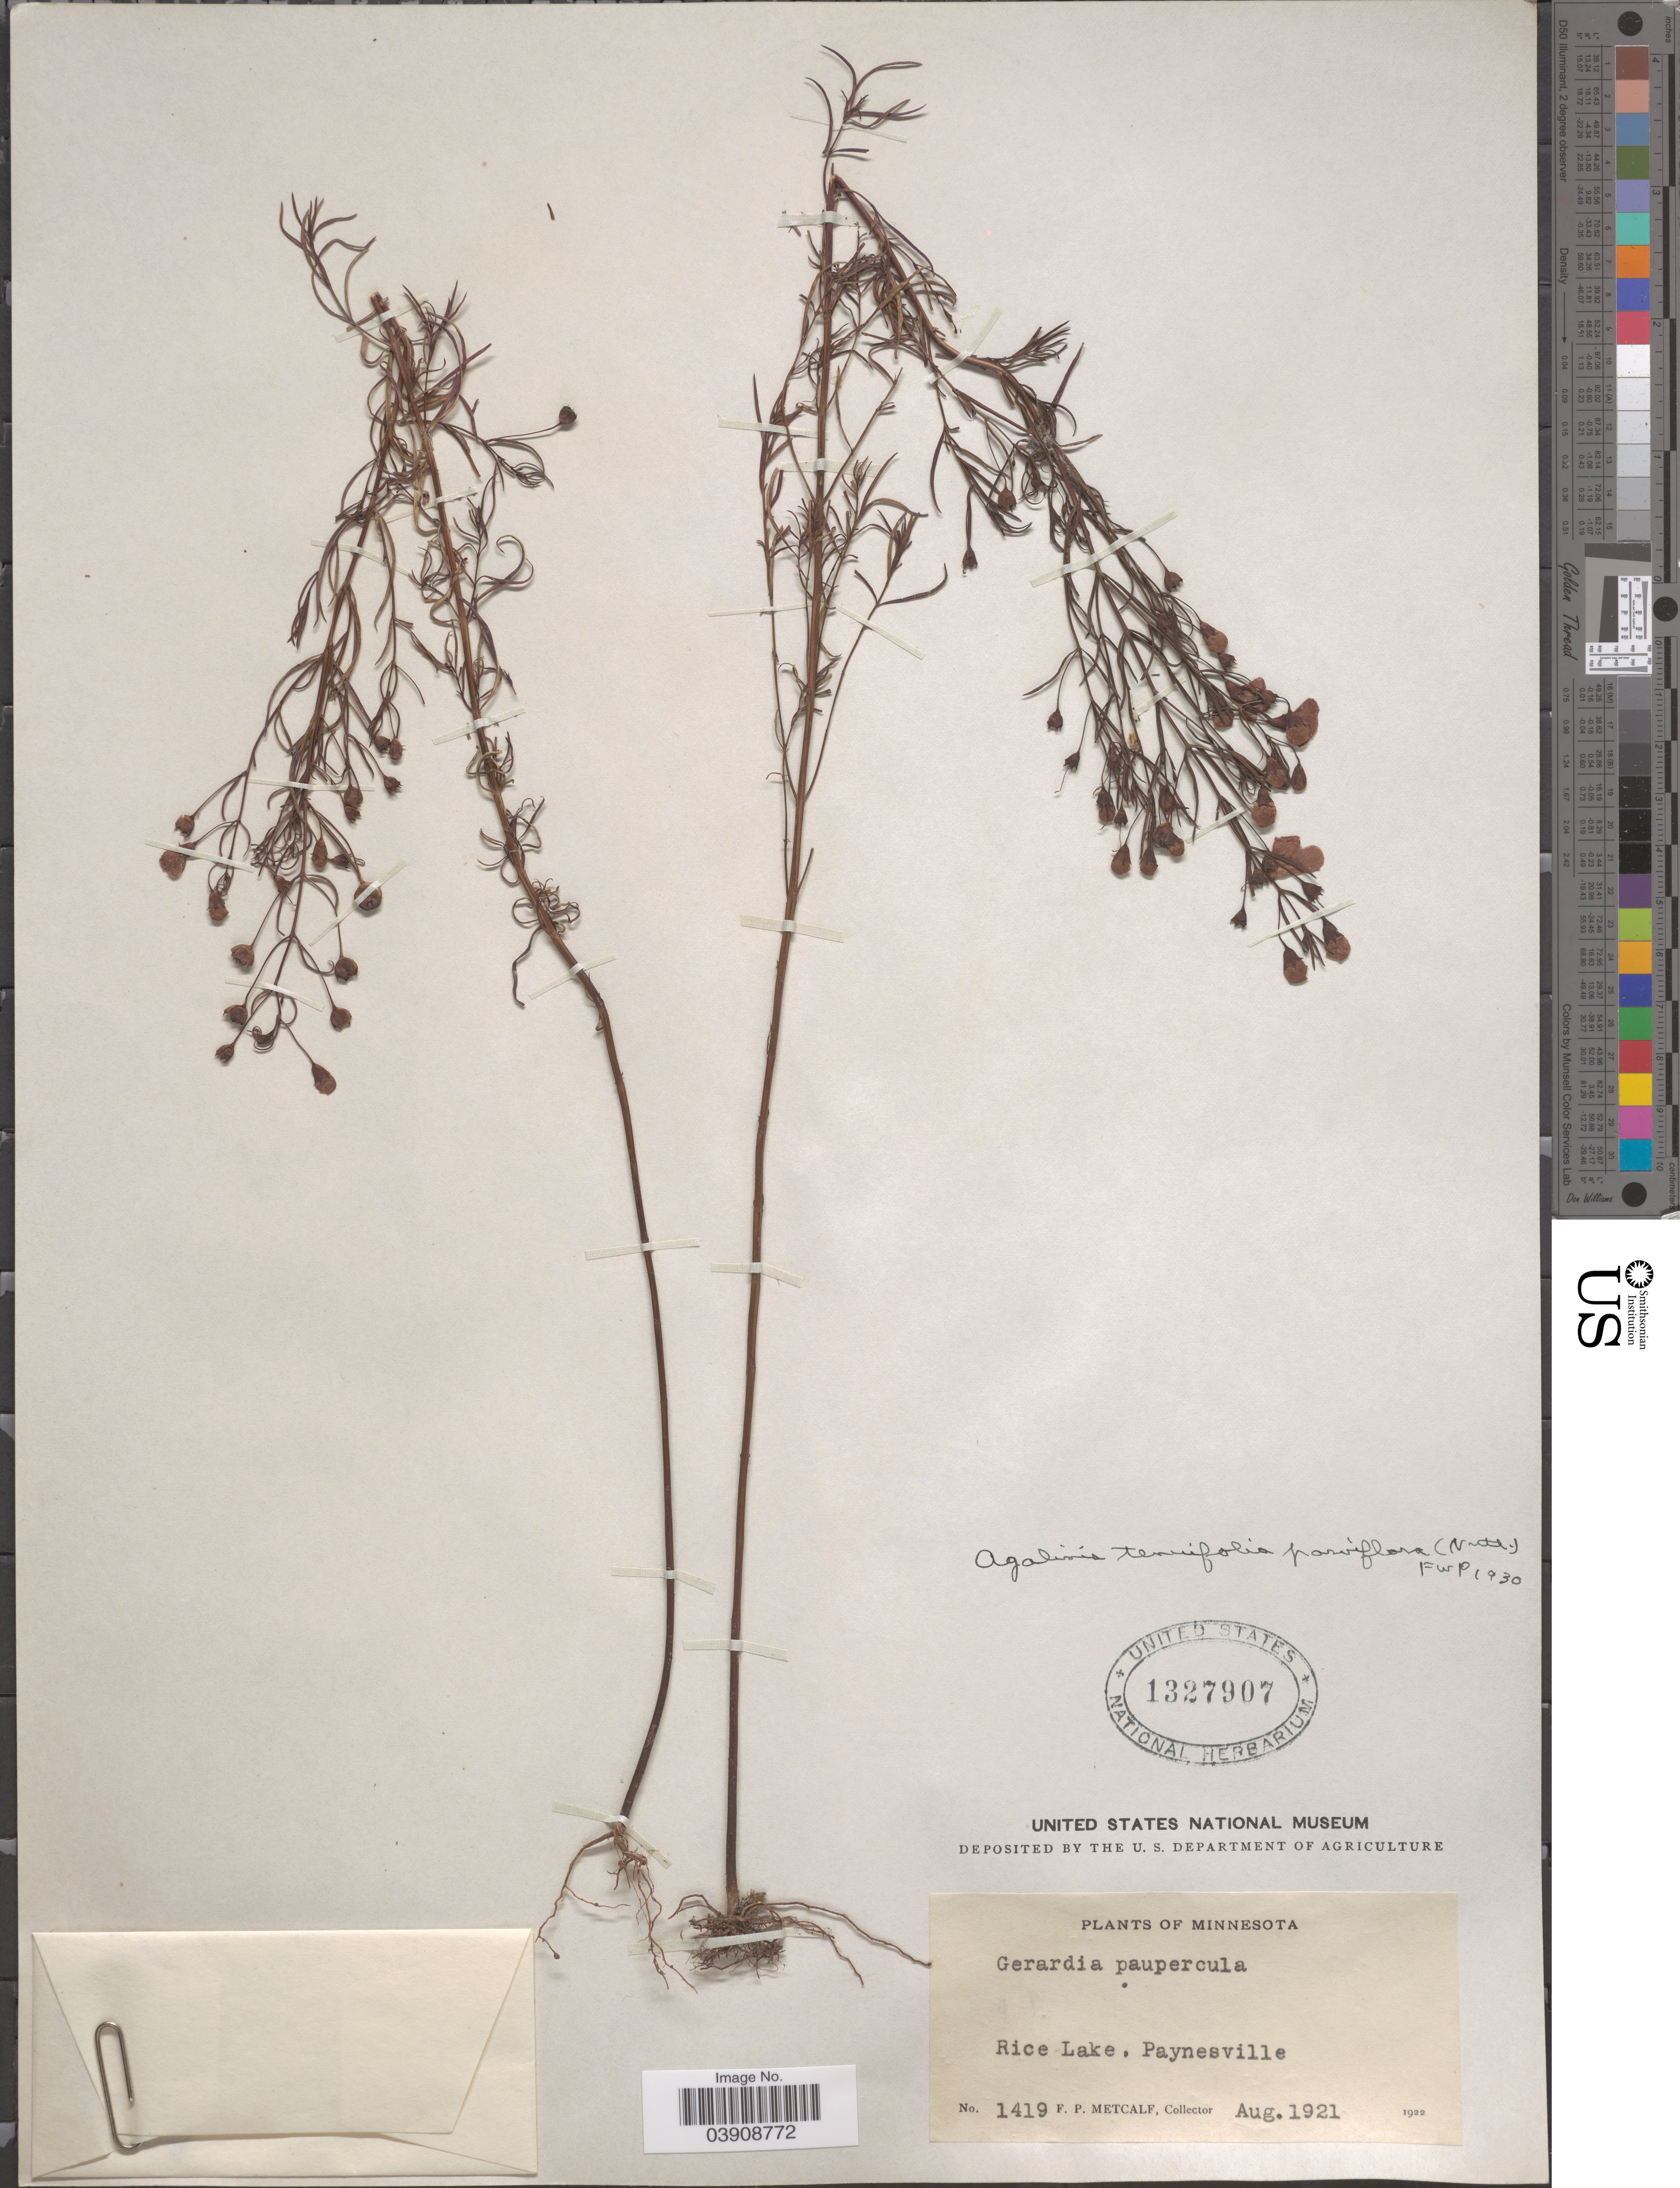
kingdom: Plantae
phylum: Tracheophyta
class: Magnoliopsida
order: Lamiales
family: Orobanchaceae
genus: Agalinis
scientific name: Agalinis tenuifolia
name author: (Vahl) Raf.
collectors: F. Metcalf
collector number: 1419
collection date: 1921-08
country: United States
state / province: Minnesota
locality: Rice Lake, Paynesville.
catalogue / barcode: US 1327907